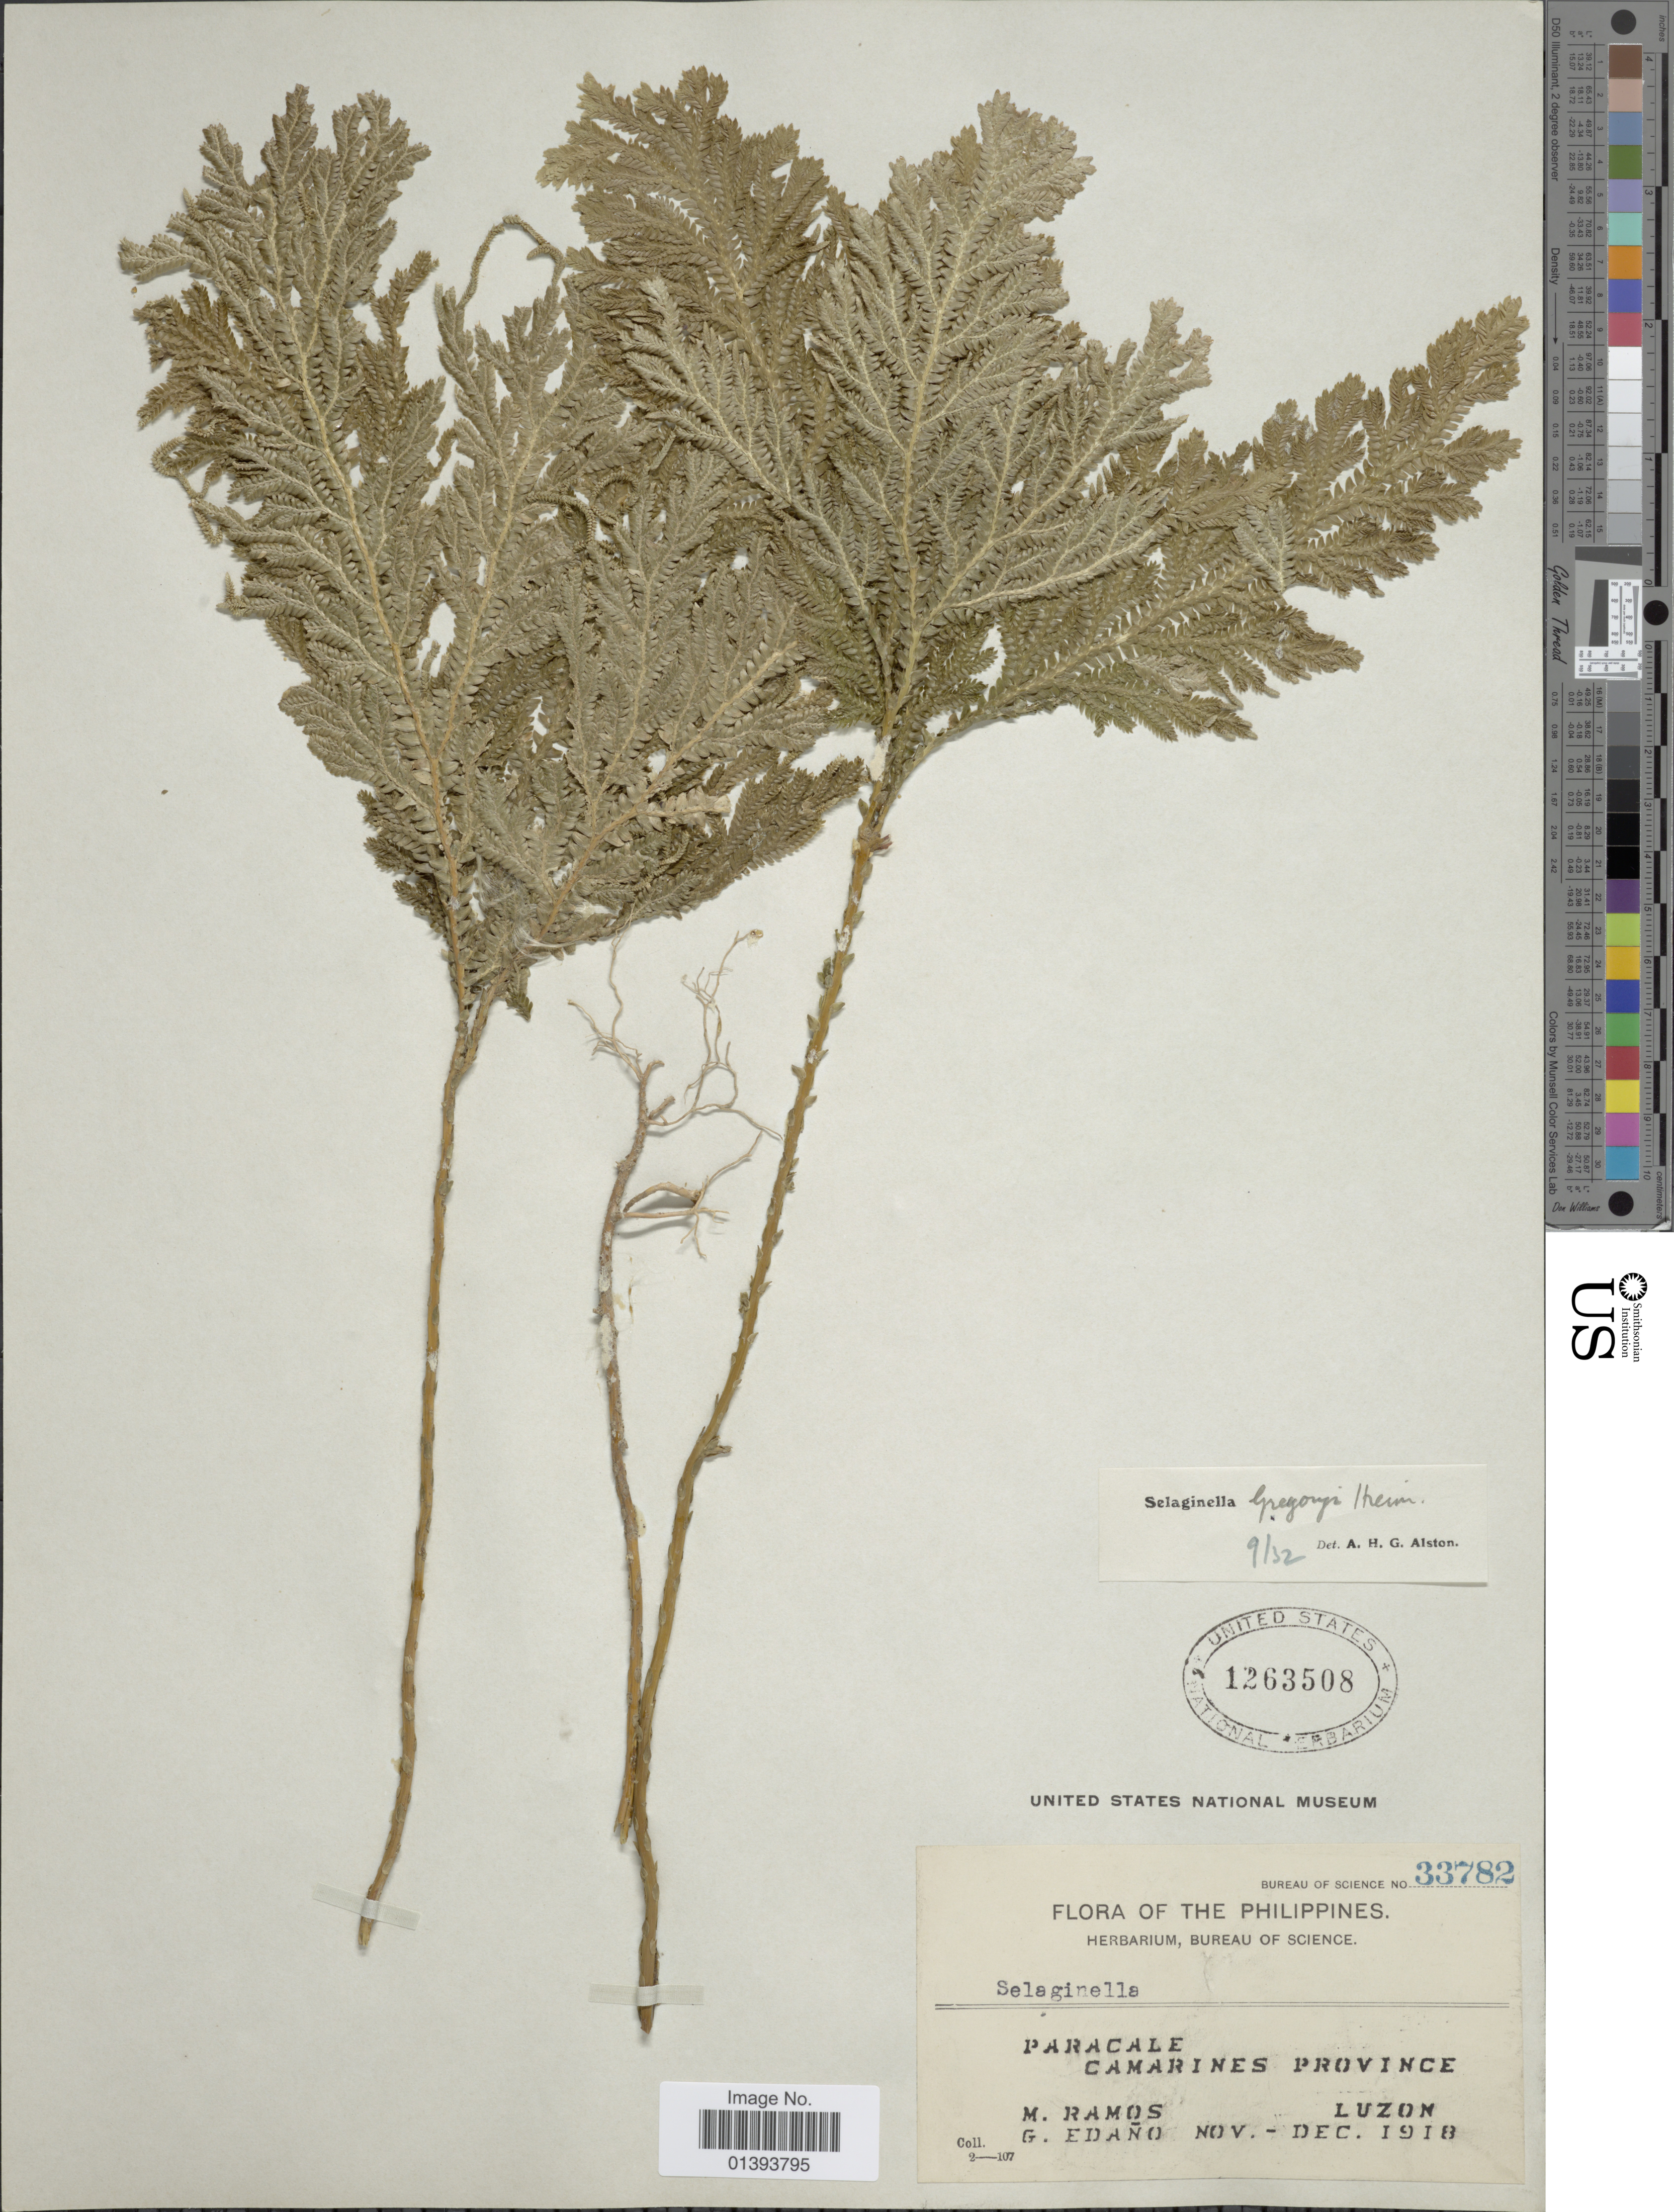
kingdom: Plantae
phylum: Tracheophyta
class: Lycopodiopsida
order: Selaginellales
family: Selaginellaceae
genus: Selaginella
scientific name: Selaginella fenixii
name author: Hieron.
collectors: M. Ramos & G. Edaño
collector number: Bureau of Science 33782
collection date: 1918-11/1918-12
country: Philippines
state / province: Central Luzon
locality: Paracale, camarines province, Luzon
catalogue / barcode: US 1263508